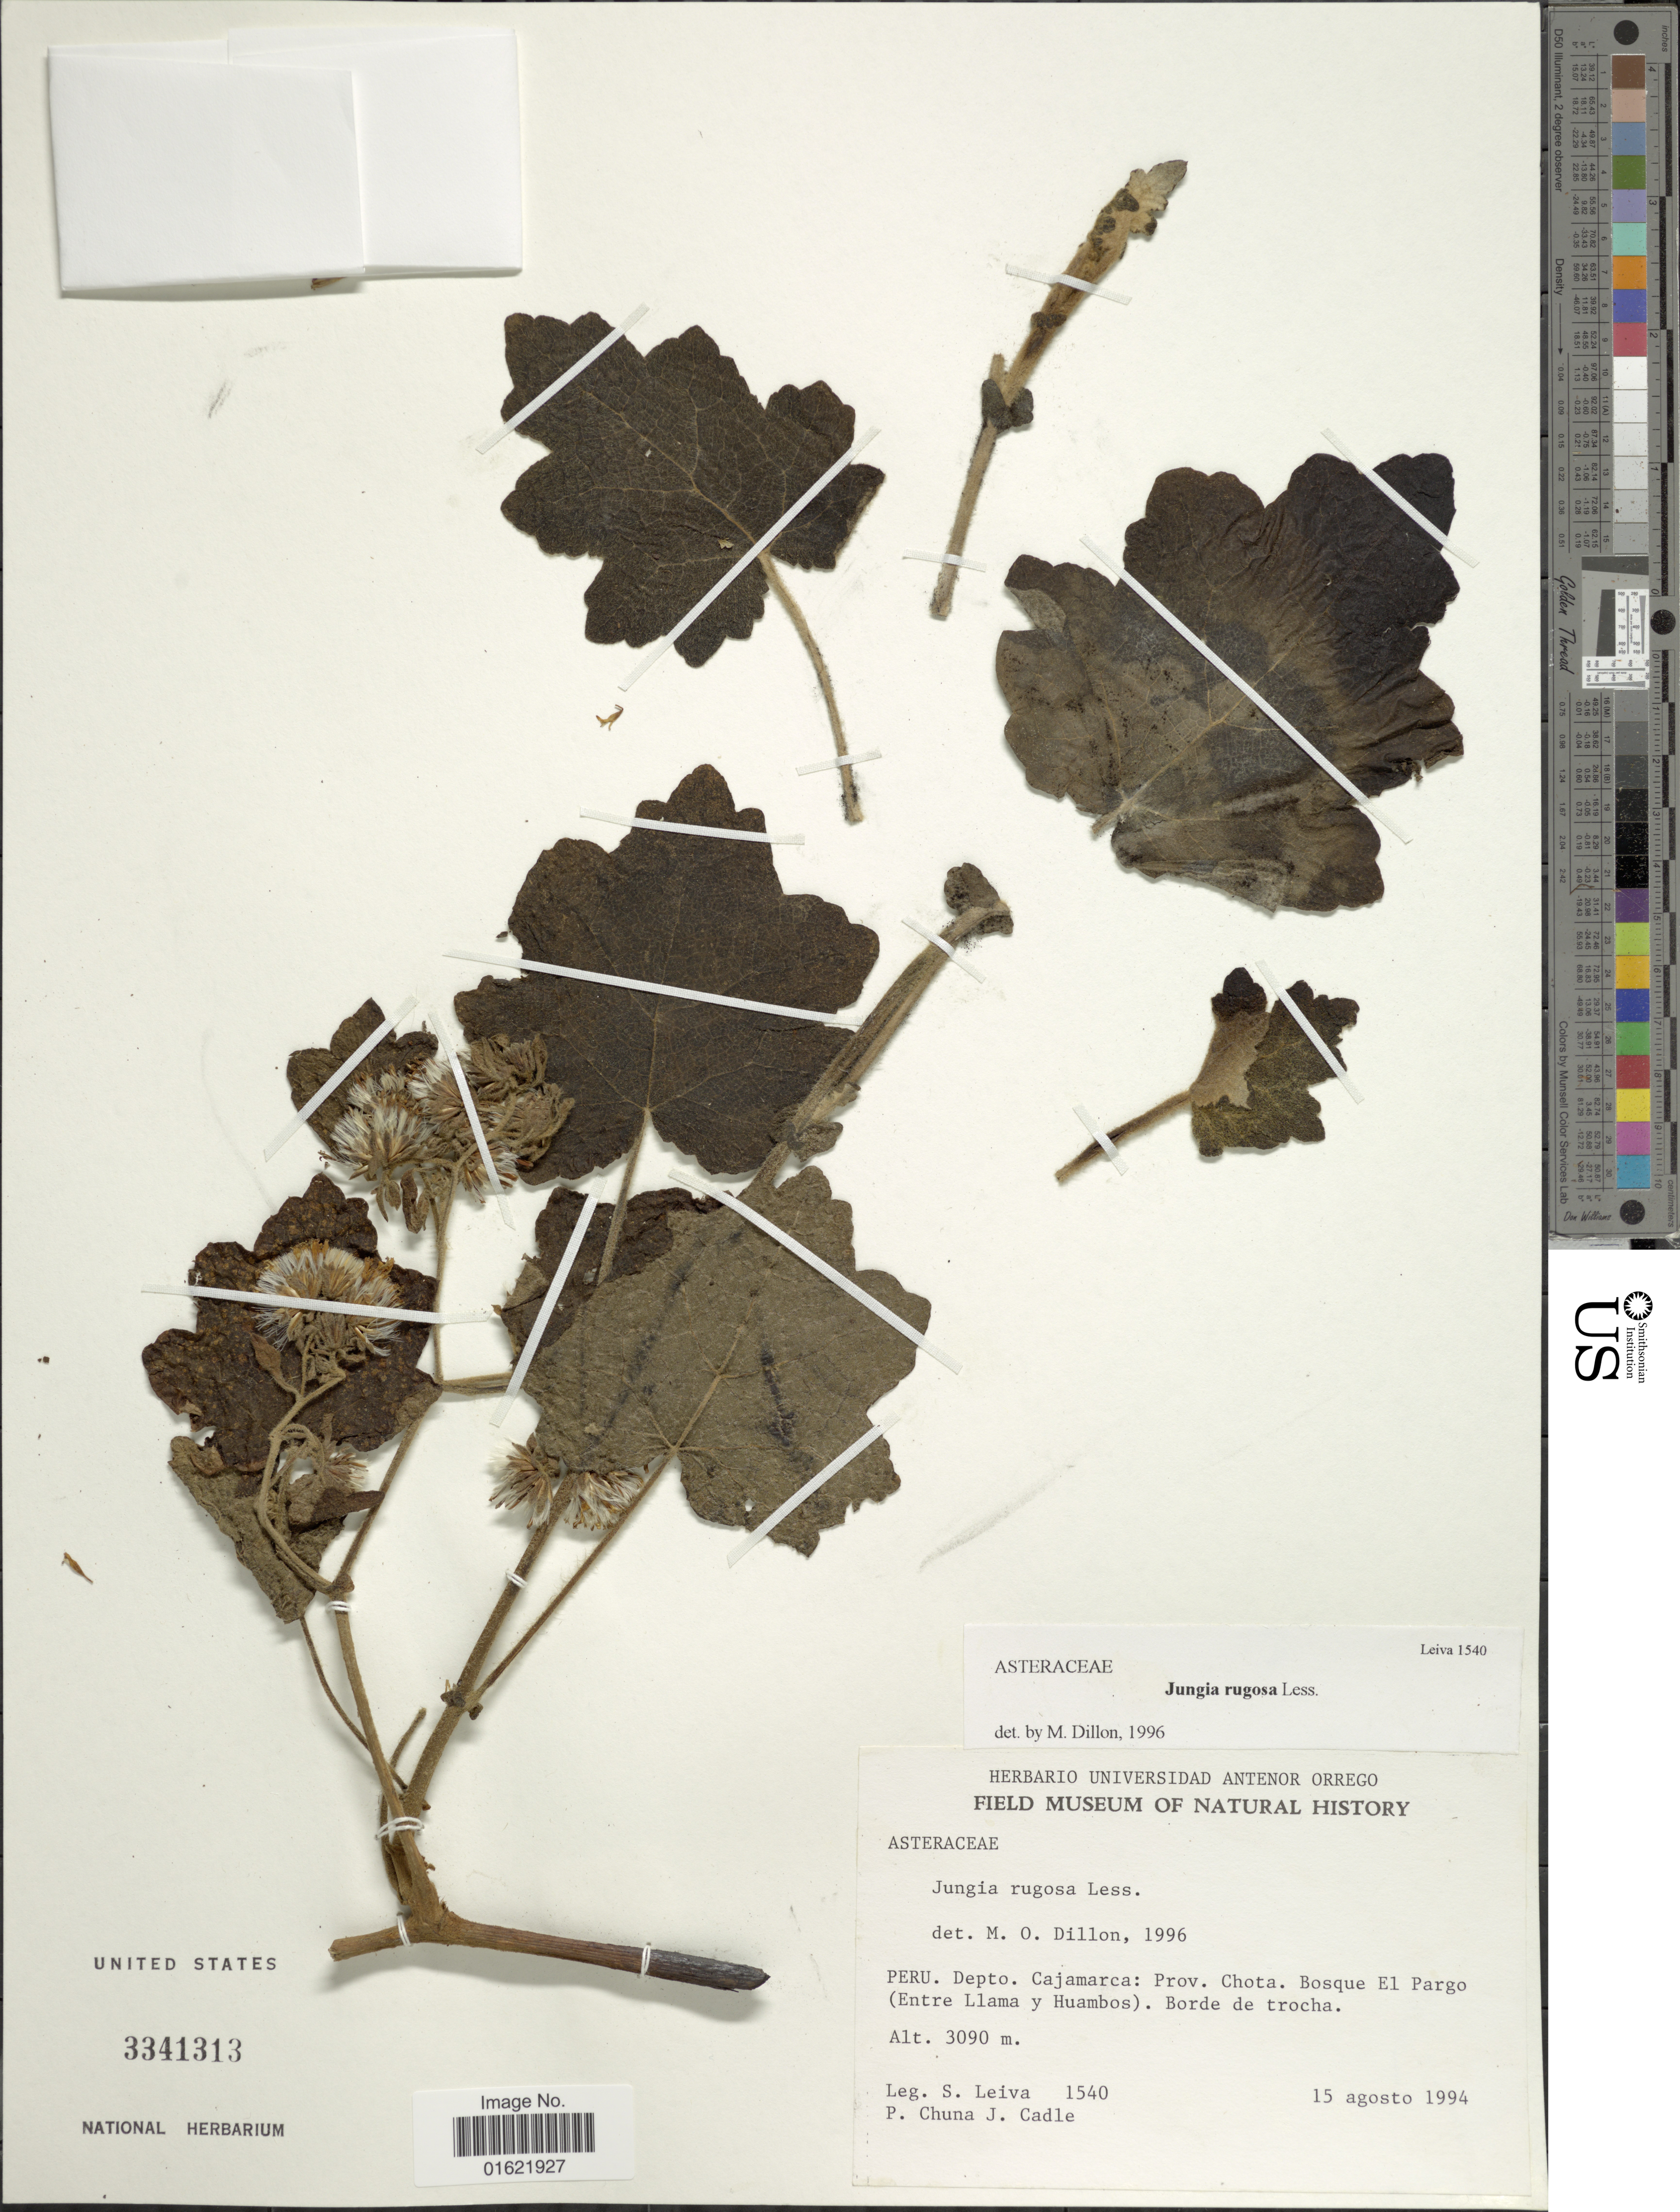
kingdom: Plantae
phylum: Tracheophyta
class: Magnoliopsida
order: Asterales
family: Asteraceae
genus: Jungia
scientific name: Jungia rugosa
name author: Less.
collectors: S. Leiva, P. Chuna & J. Cadle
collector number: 1540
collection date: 1994-08-15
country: Peru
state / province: Cajamarca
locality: Prov. Chota. Bosque El Pargo (Entre Llama y Huambos). Borde de trocha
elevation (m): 3090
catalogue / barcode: US 3341313